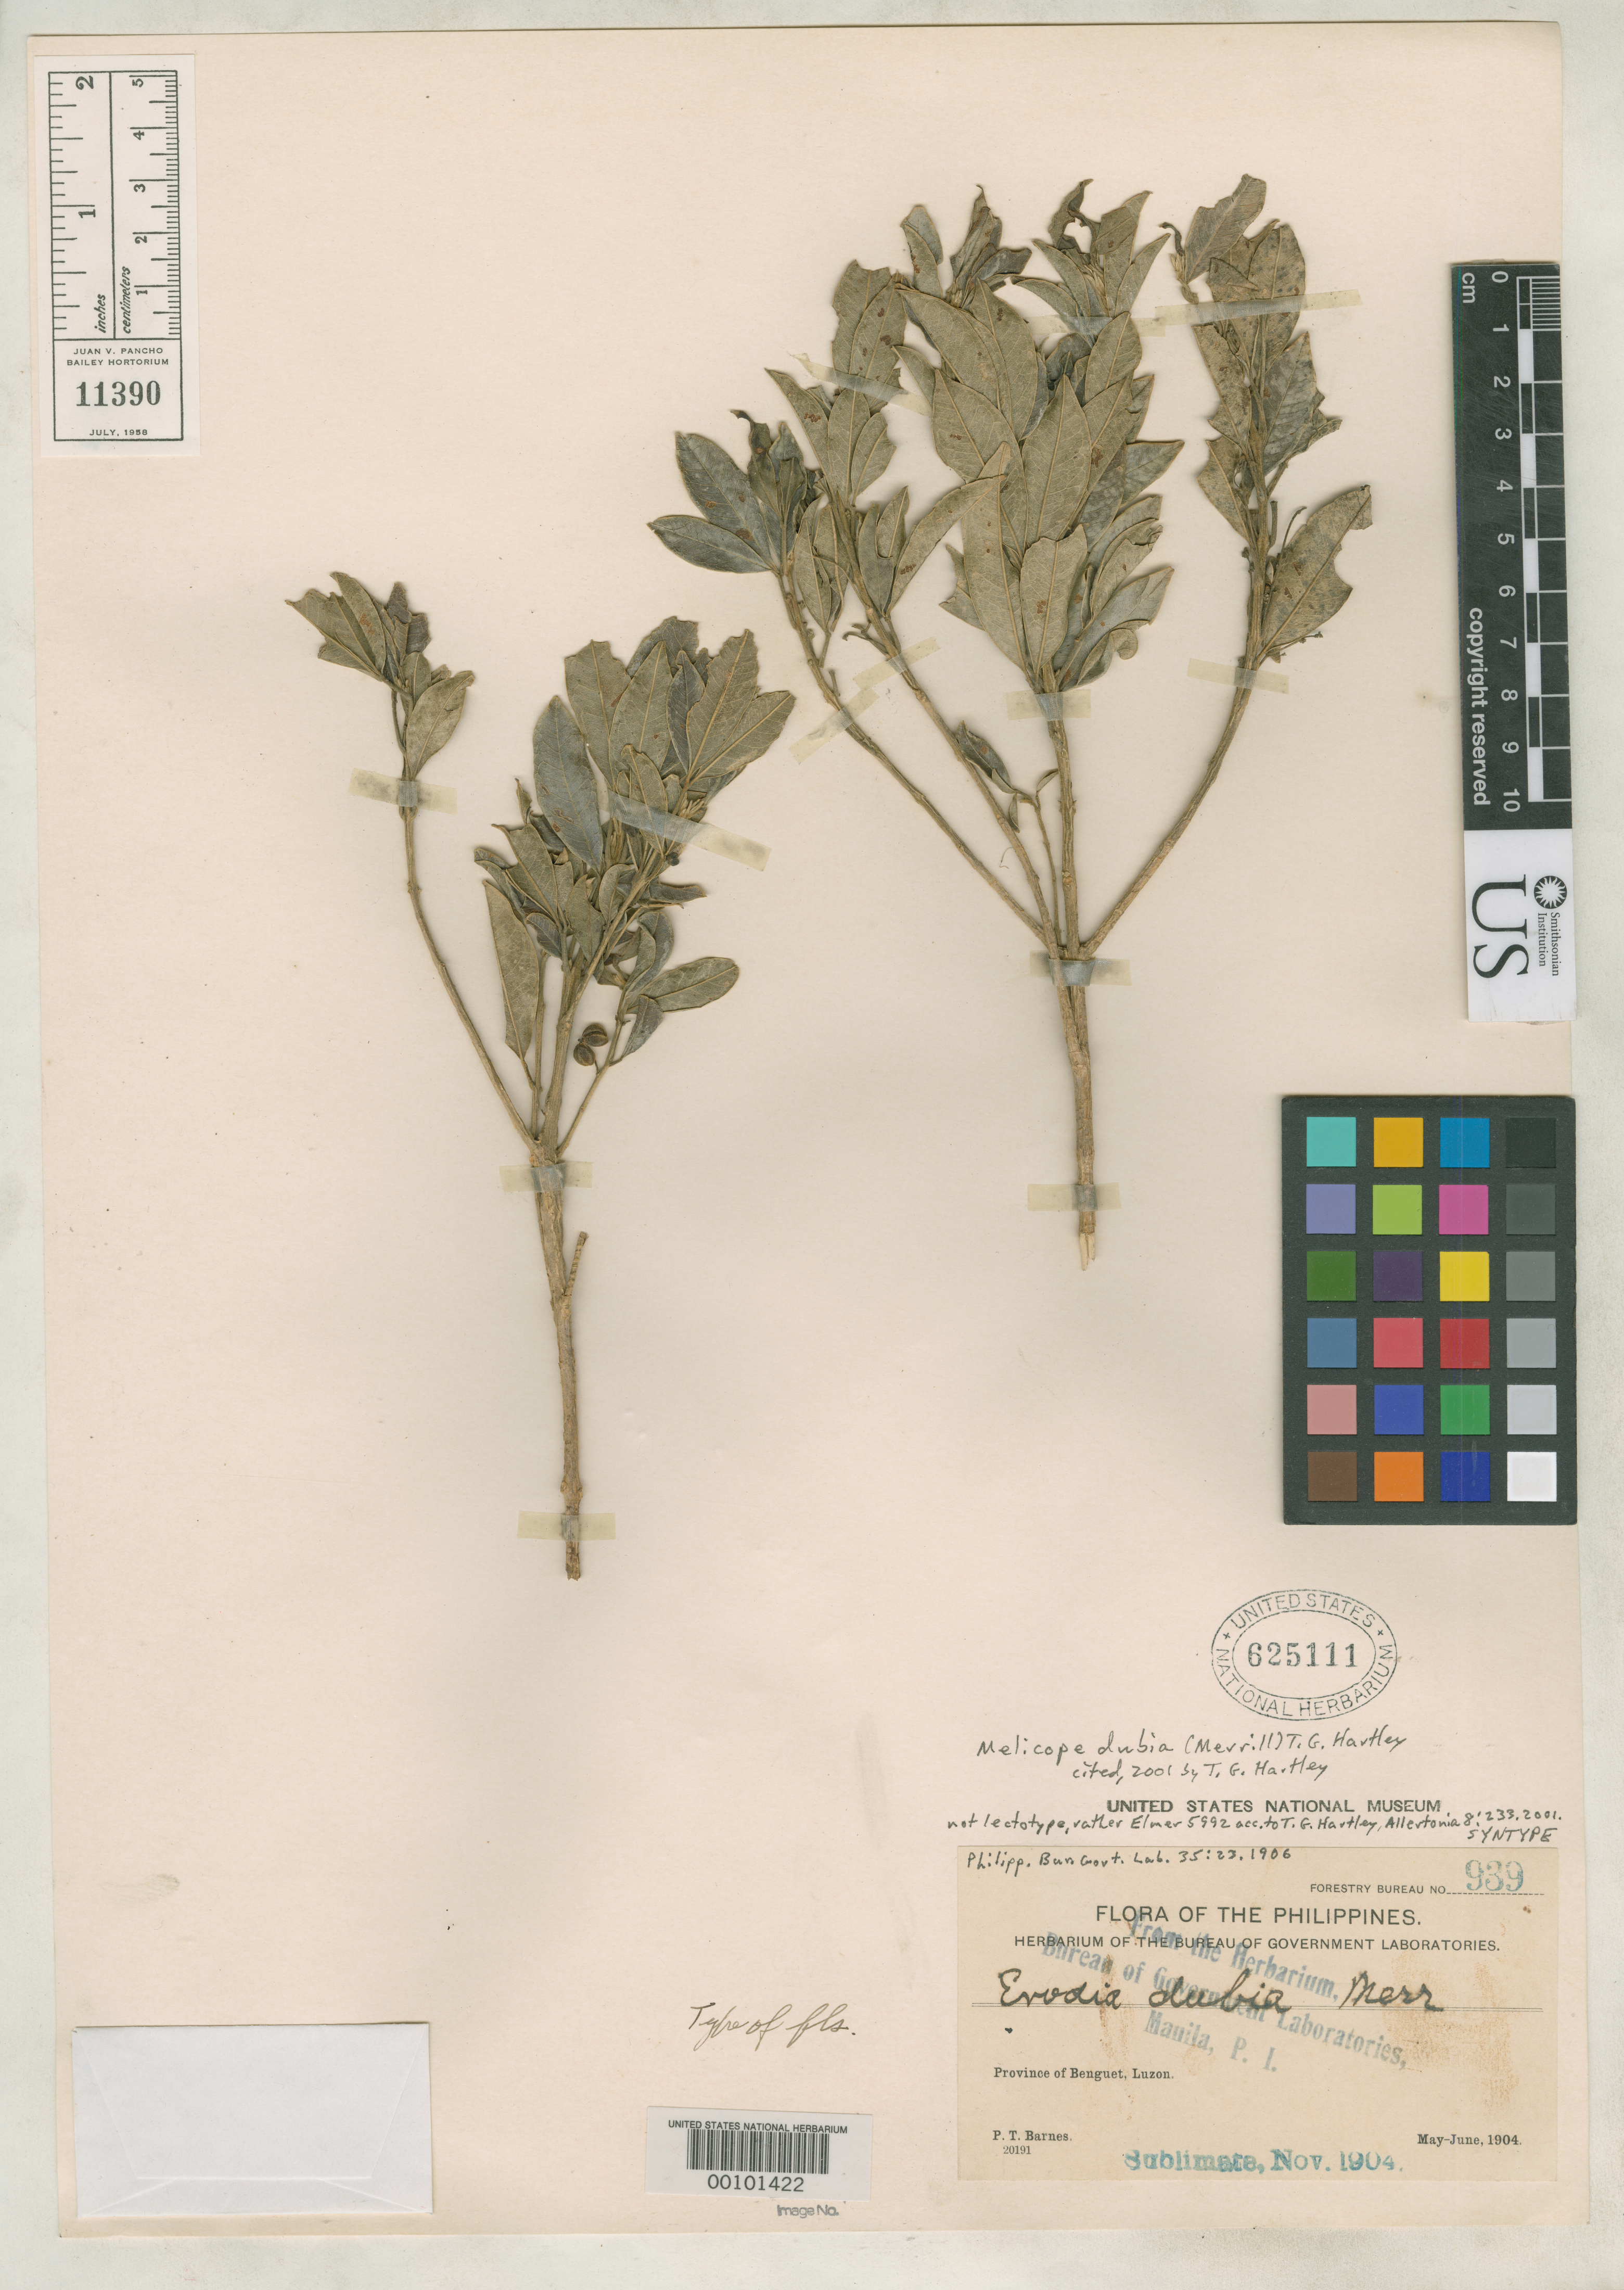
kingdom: Plantae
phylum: Tracheophyta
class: Magnoliopsida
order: Sapindales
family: Rutaceae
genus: Euodia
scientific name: Euodia dubia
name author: Merr.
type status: Isosyntype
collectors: P. Barnes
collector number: Bur. Sci. 939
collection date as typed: May 1904 to -- Jun 1904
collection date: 1904-05/1904-06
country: Philippines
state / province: Cordillera (Administrative Region)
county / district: Benguet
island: Luzon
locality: Baguio.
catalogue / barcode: US 625111